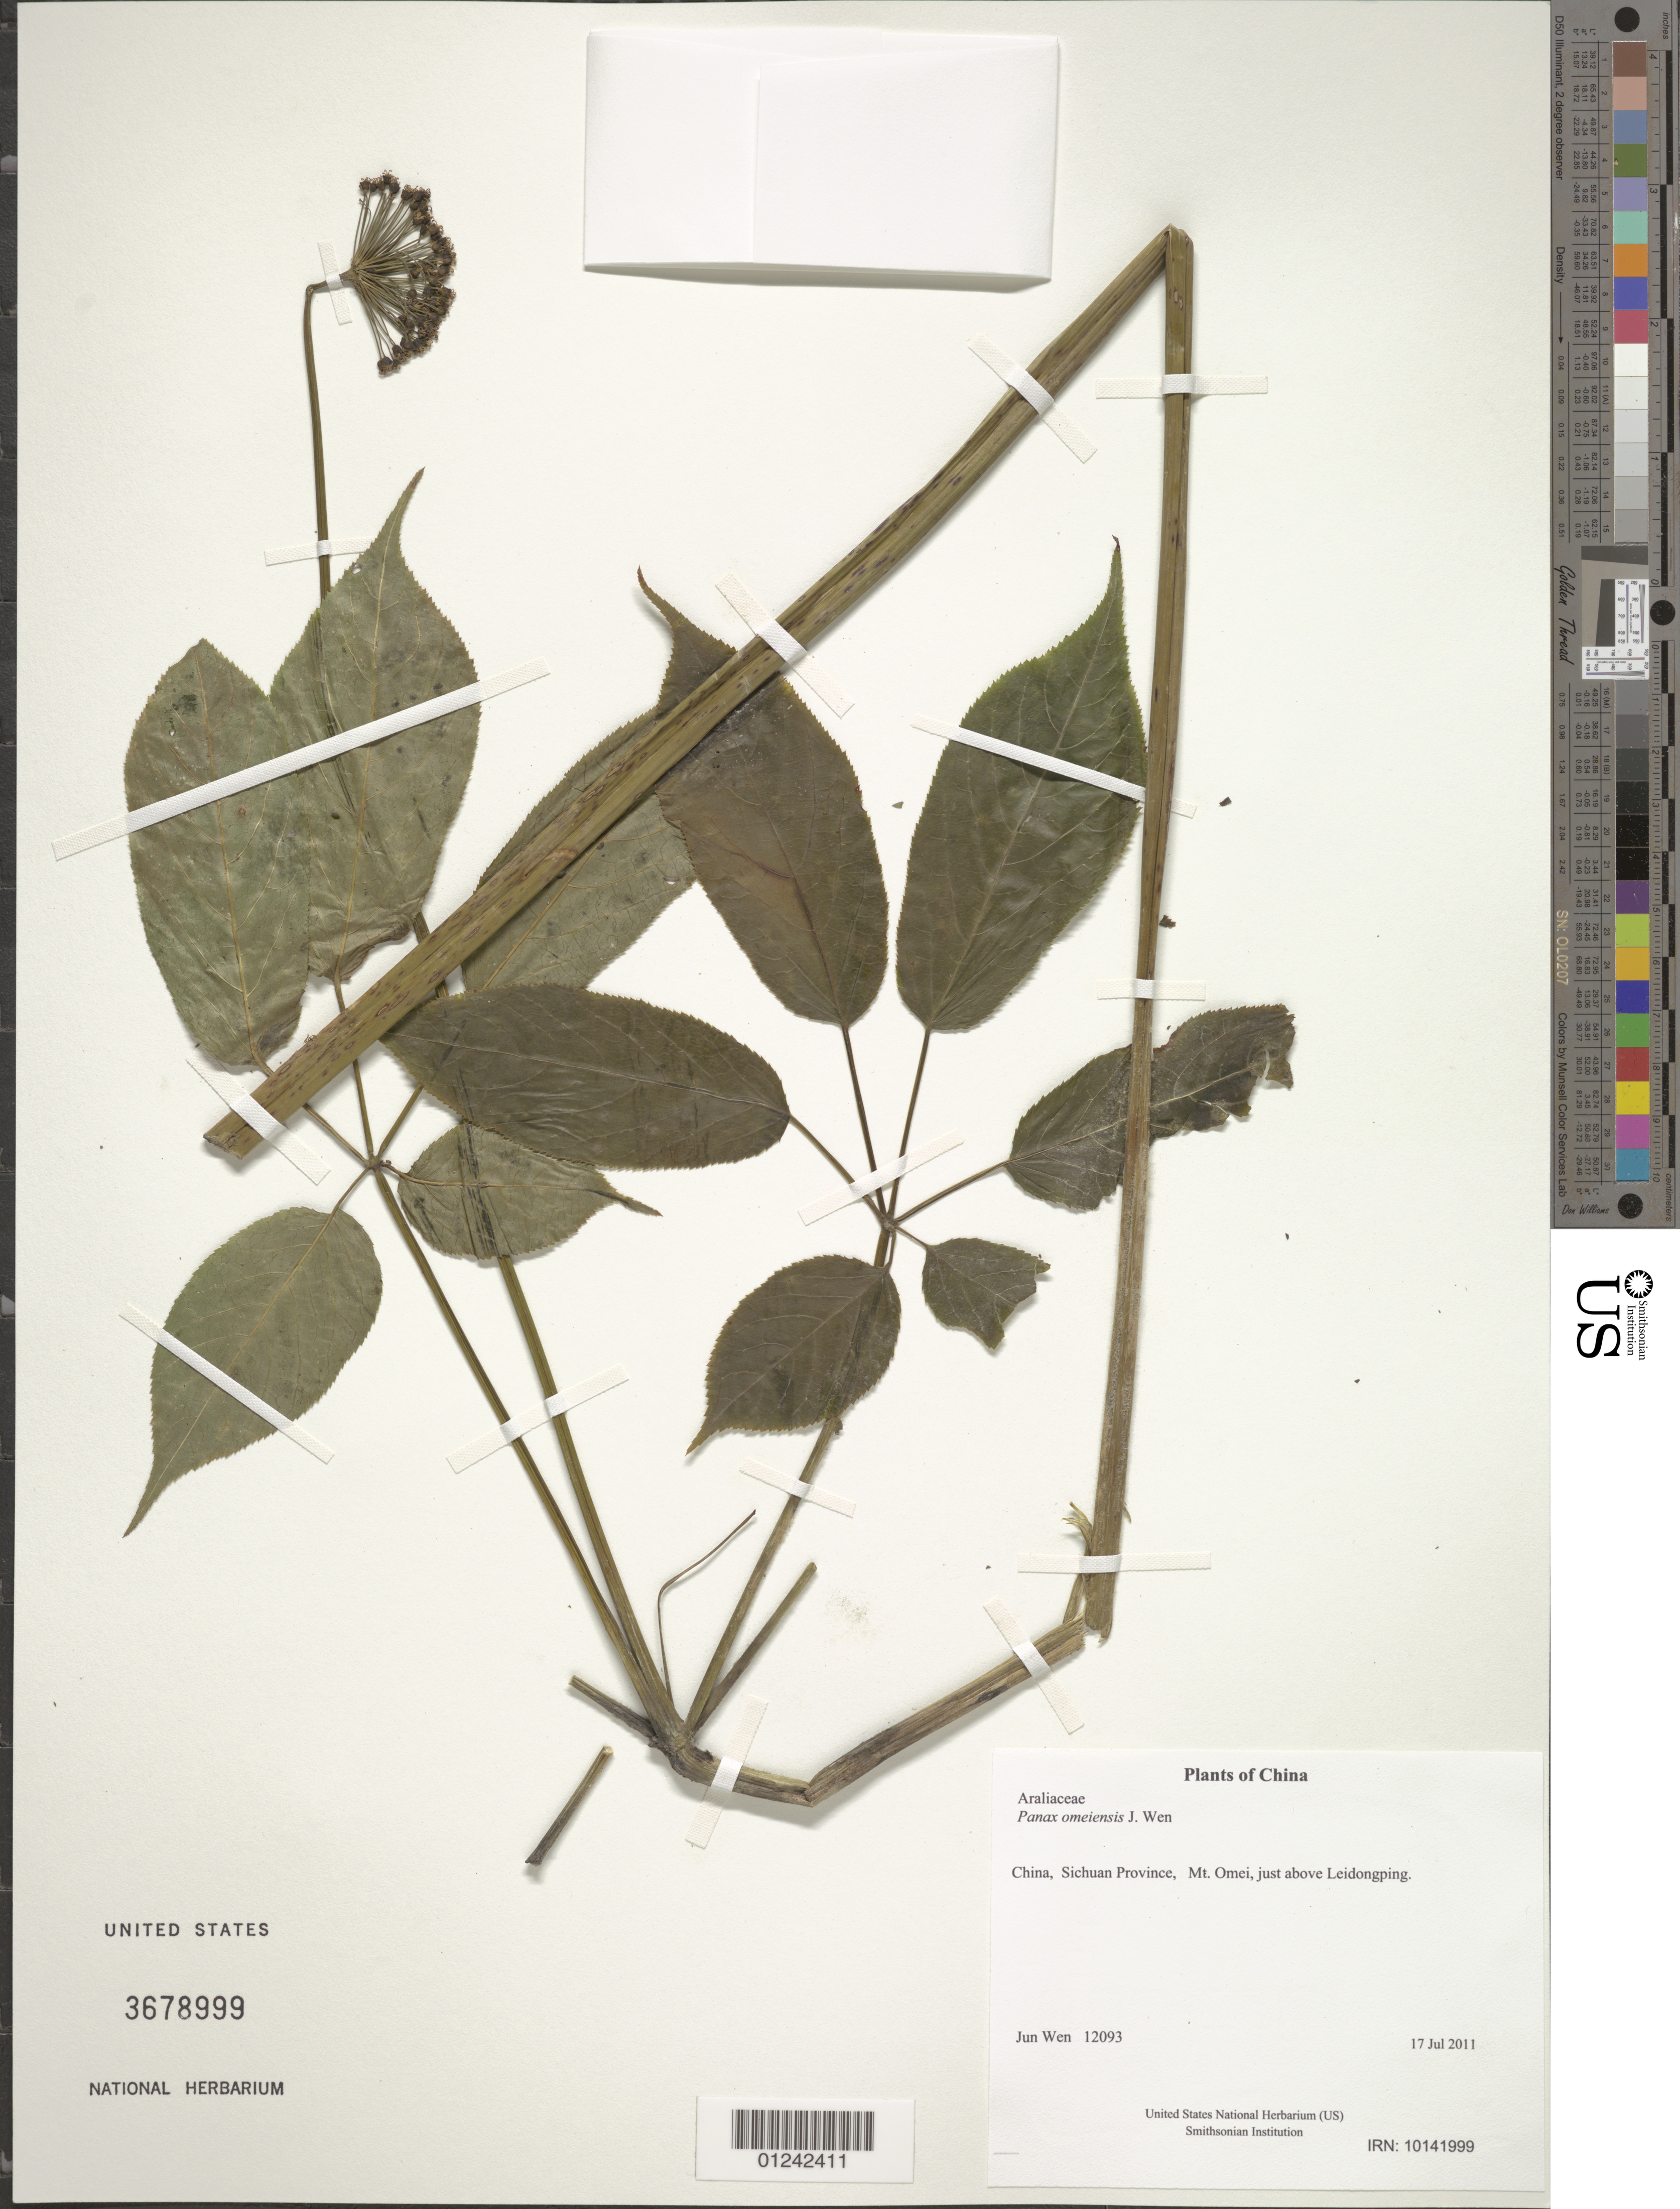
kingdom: Plantae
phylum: Tracheophyta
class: Magnoliopsida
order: Apiales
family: Araliaceae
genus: Panax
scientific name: Panax omeiensis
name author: J. Wen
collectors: J. Wen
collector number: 12093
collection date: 2011-07-17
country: China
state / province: Sichuan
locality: Mt. Omei, just above Leidongping.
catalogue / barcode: US 3678999